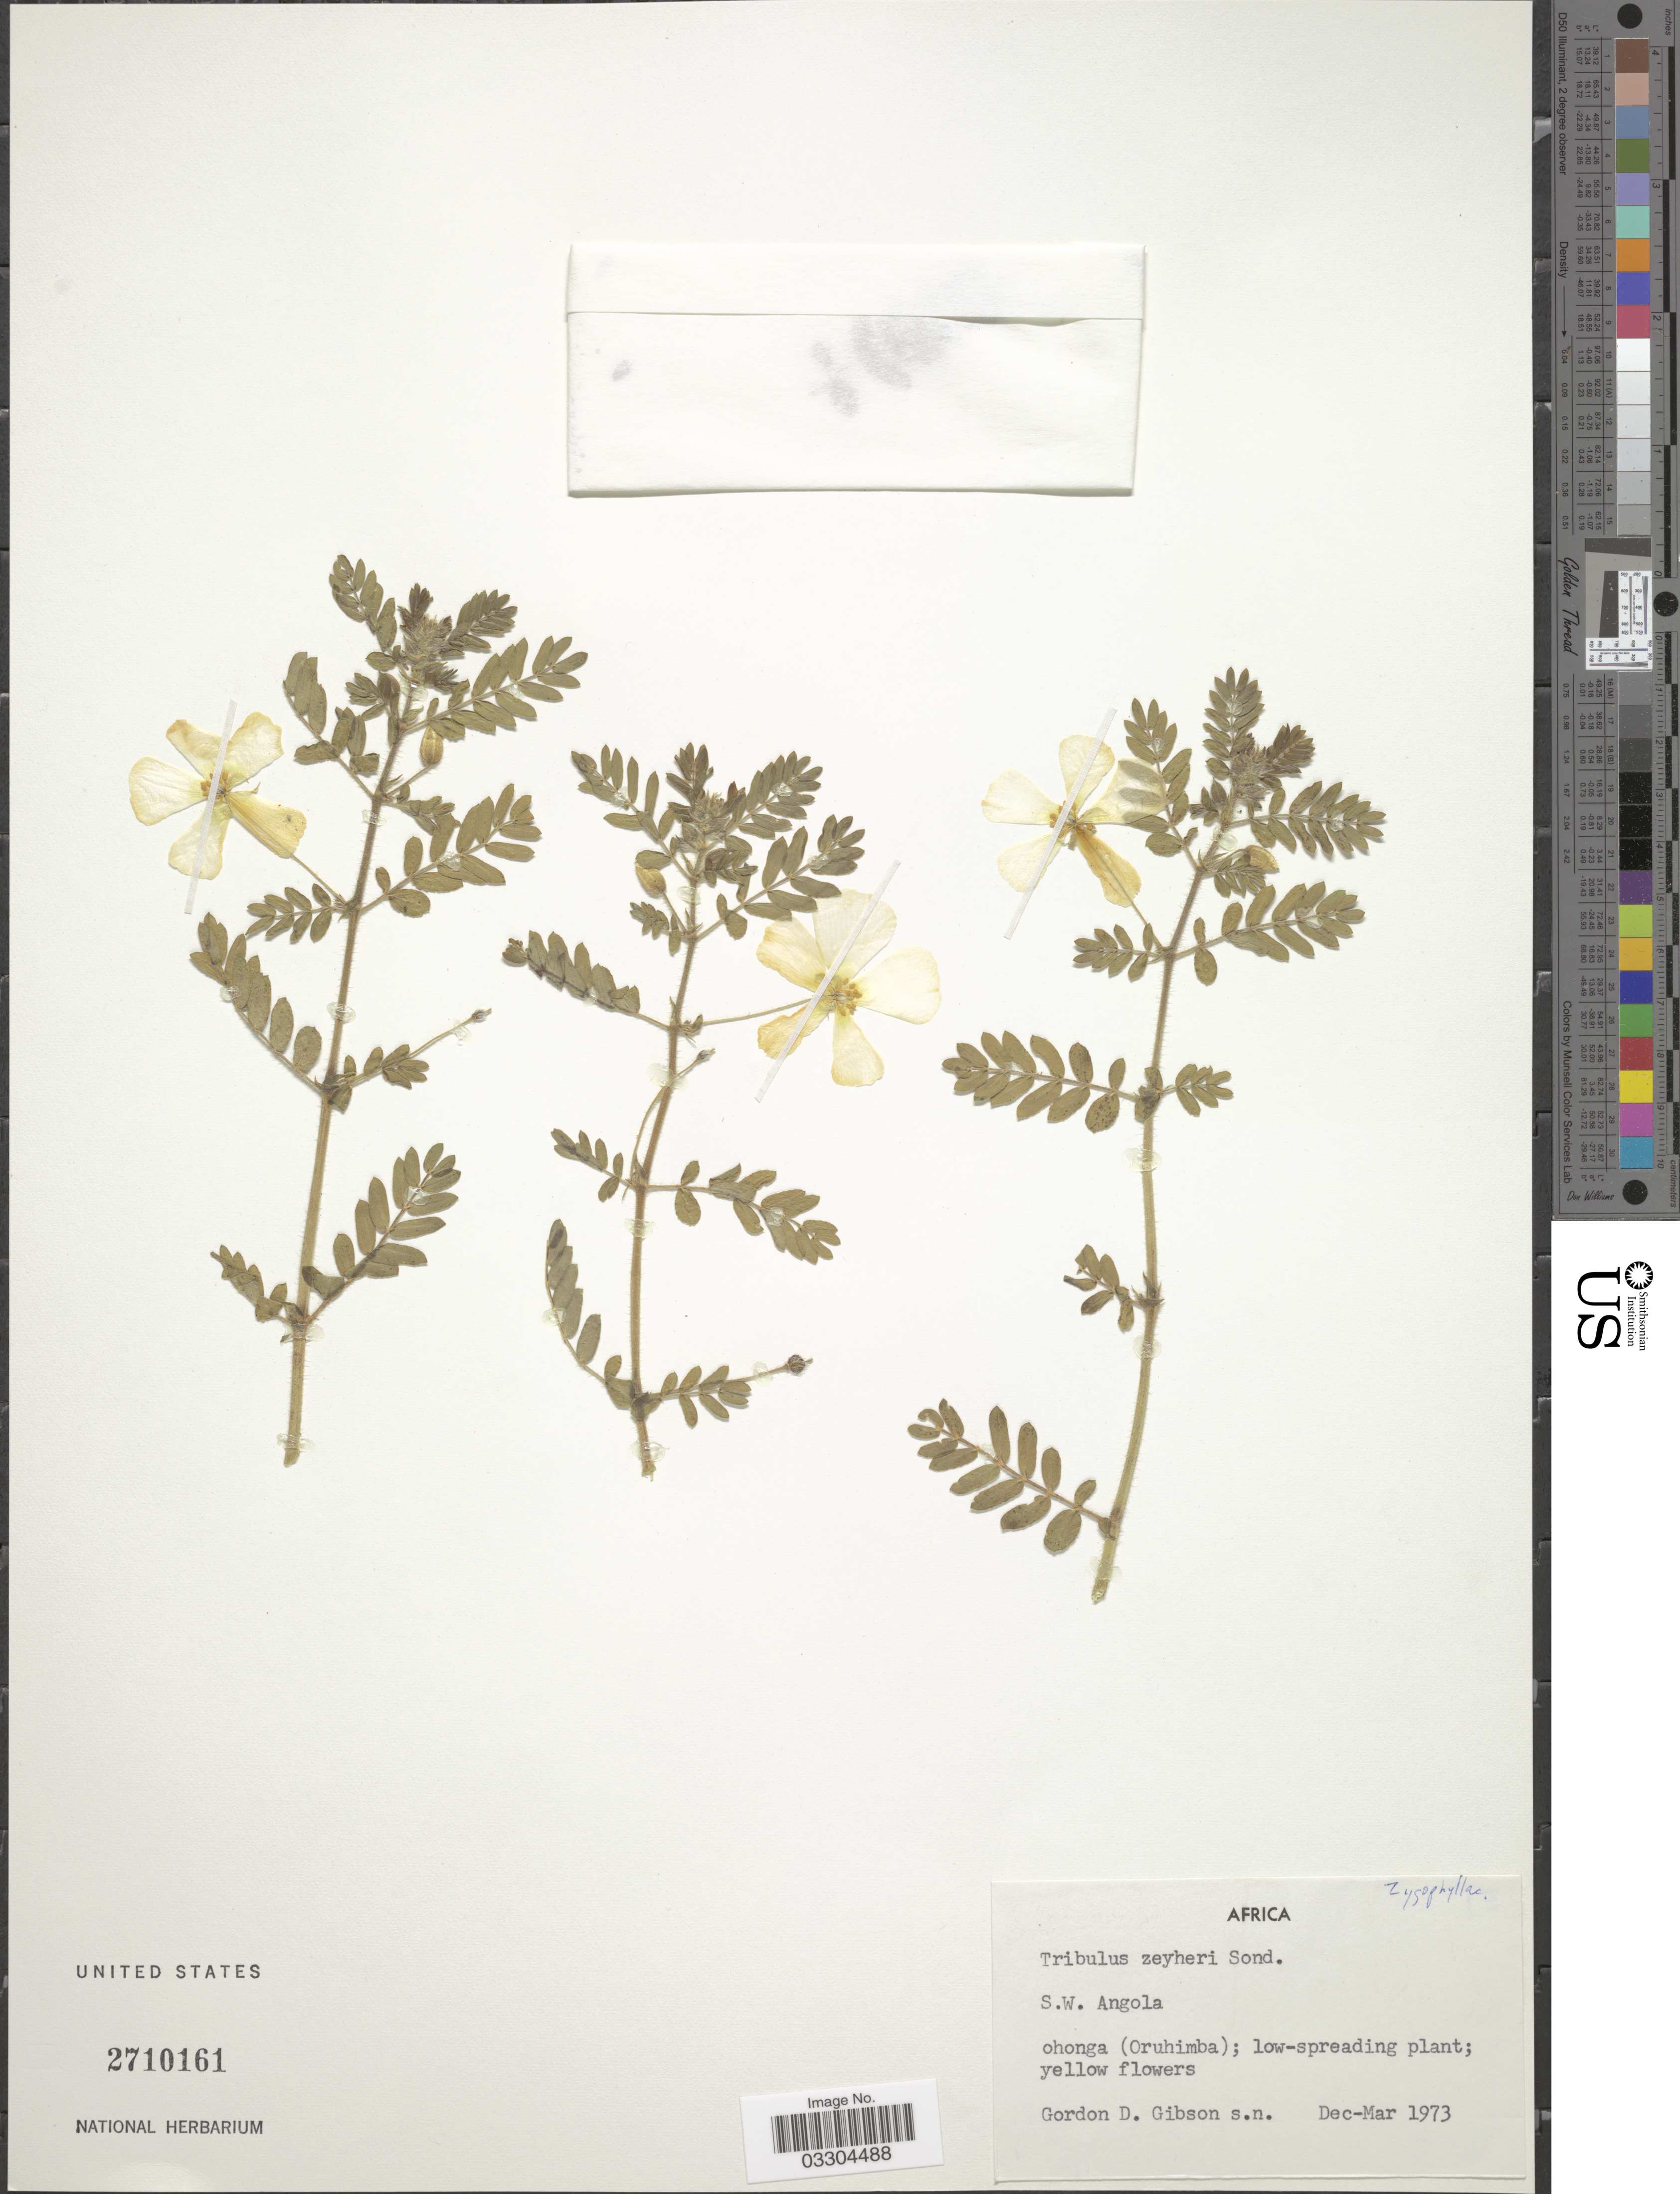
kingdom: Plantae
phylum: Tracheophyta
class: Magnoliopsida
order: Zygophyllales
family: Zygophyllaceae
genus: Tribulus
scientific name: Tribulus zeyheri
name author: Sond.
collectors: G. D. Gibson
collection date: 1973-03/1973-12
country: Angola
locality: S.W. Angola. Ohonga (Oruhimba).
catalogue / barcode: US 2710161